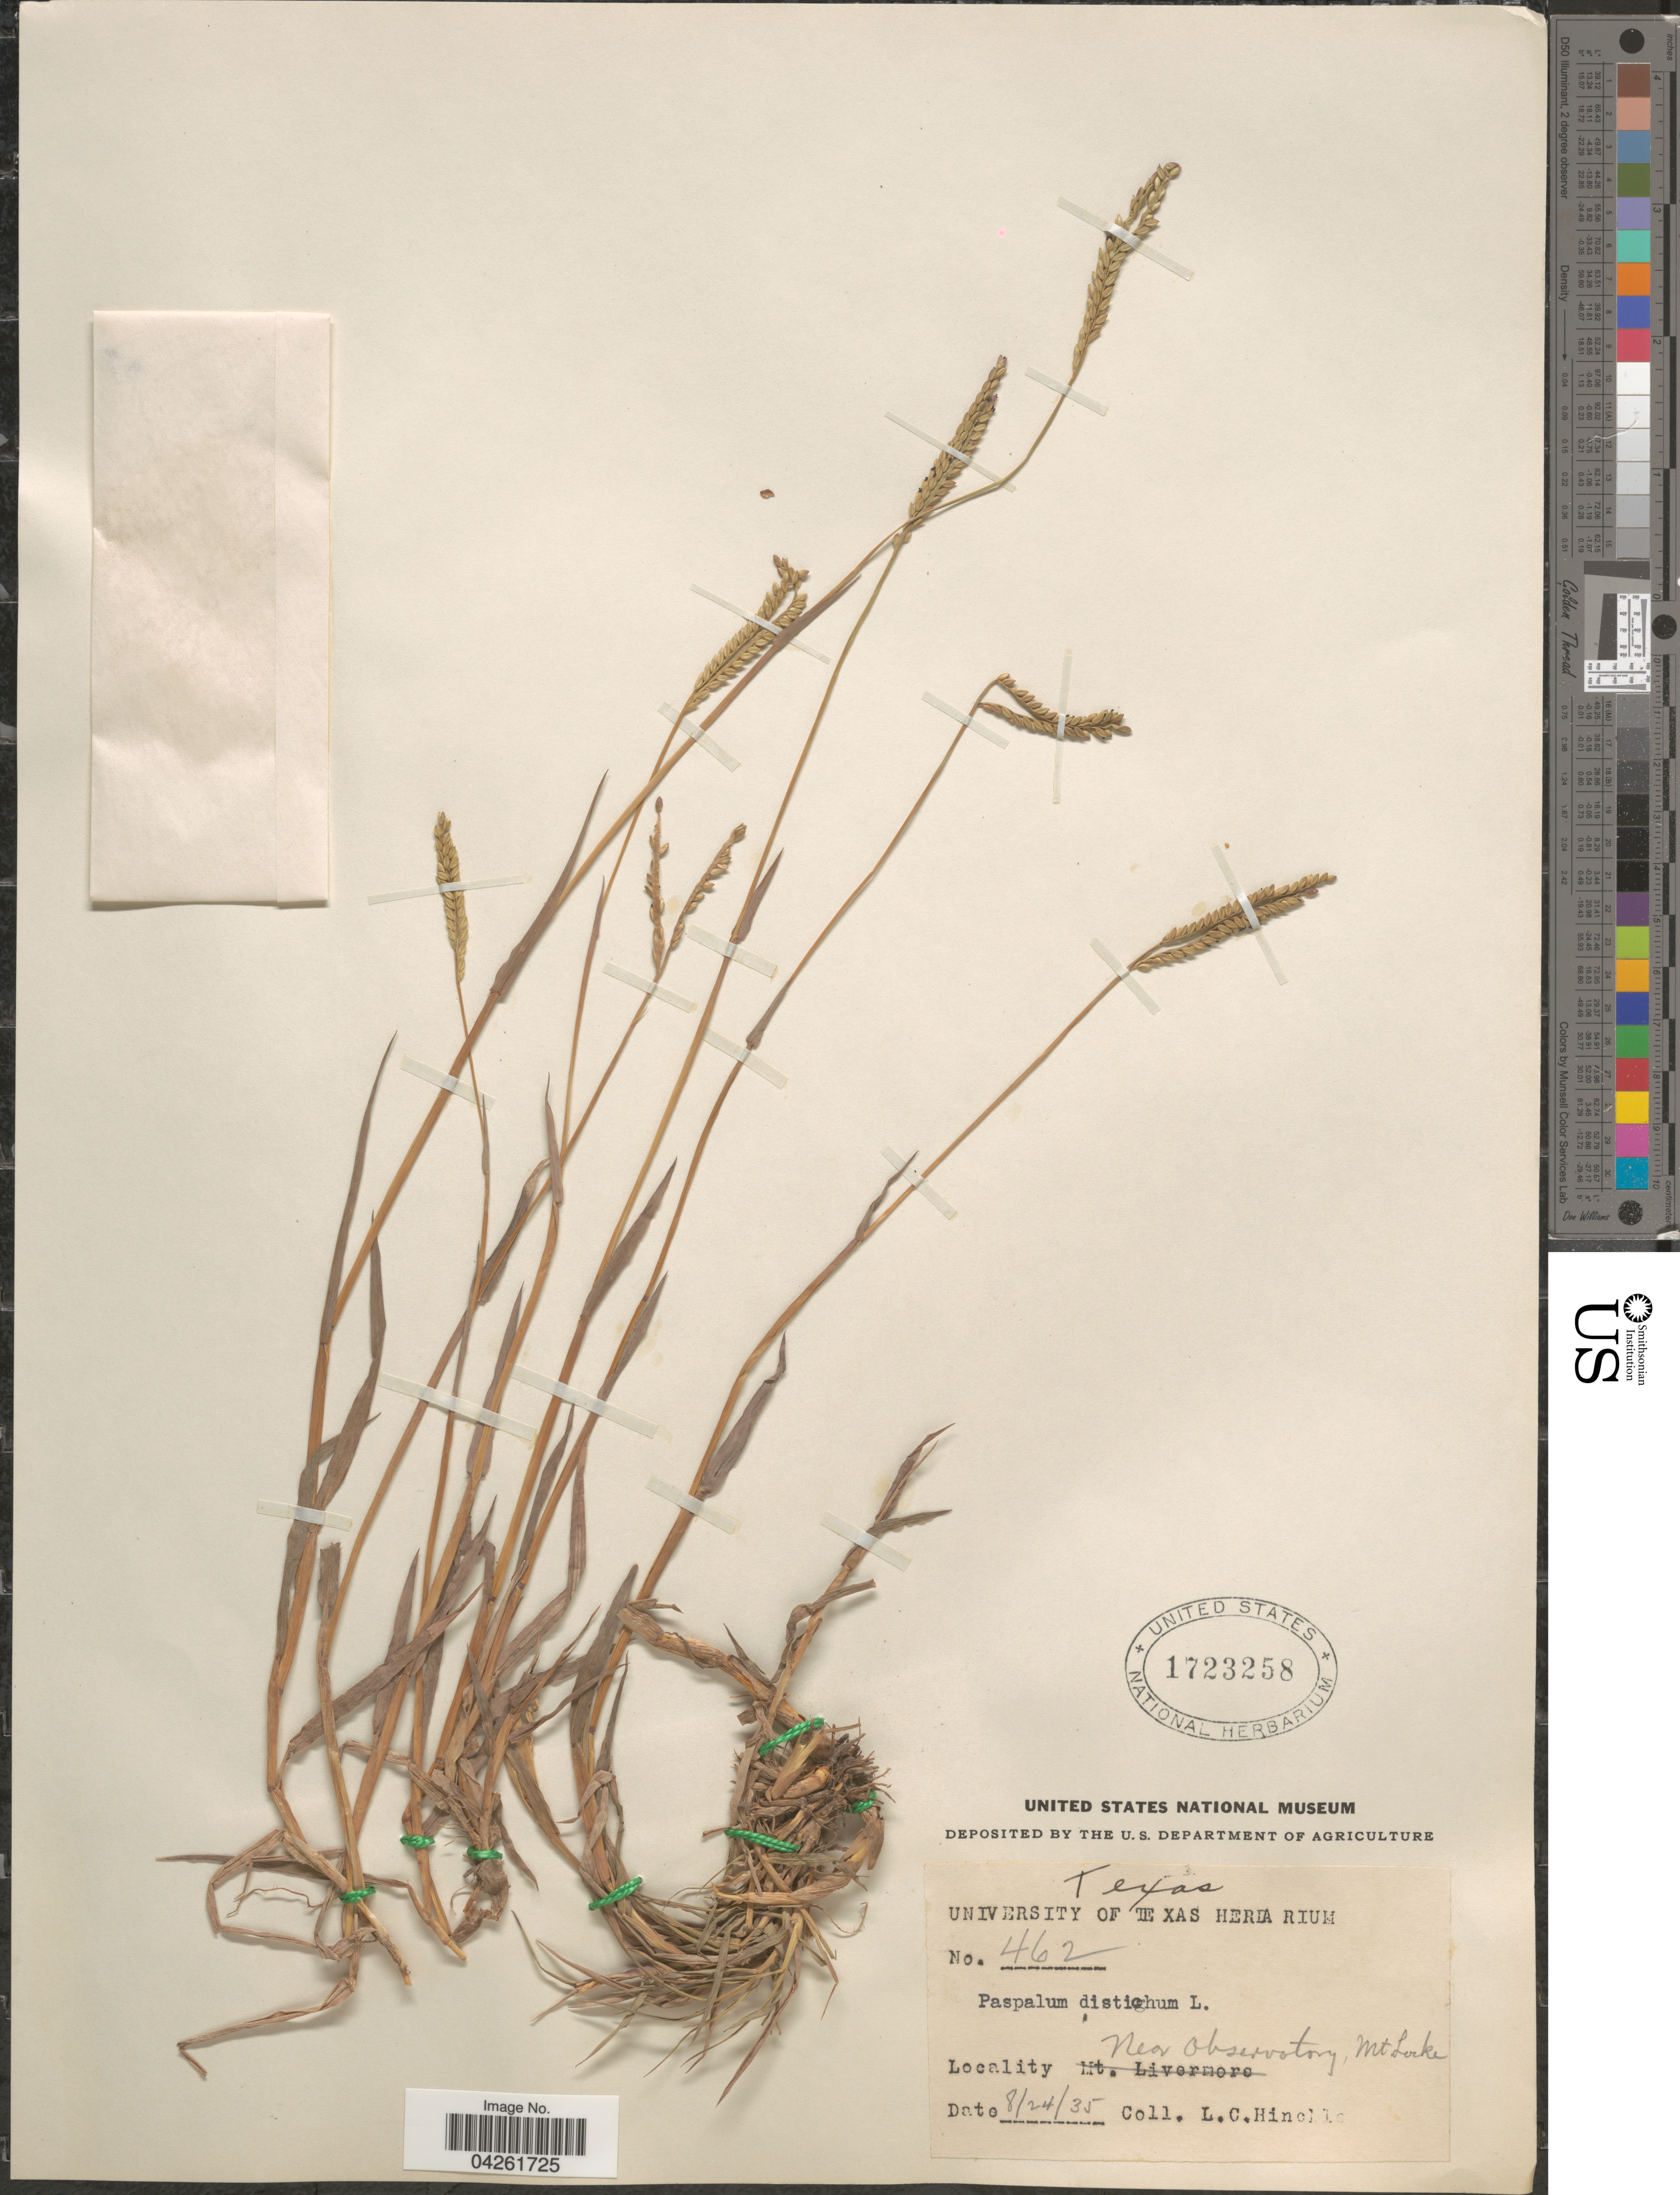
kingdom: Plantae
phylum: Tracheophyta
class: Liliopsida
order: Poales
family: Poaceae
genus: Paspalum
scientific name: Paspalum distichum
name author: L.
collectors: L. Hinckley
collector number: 462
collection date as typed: Transcribed d/m/y: 24/8/35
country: United States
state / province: Texas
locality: Near observatory, Mt Locke.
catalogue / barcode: US 1723258